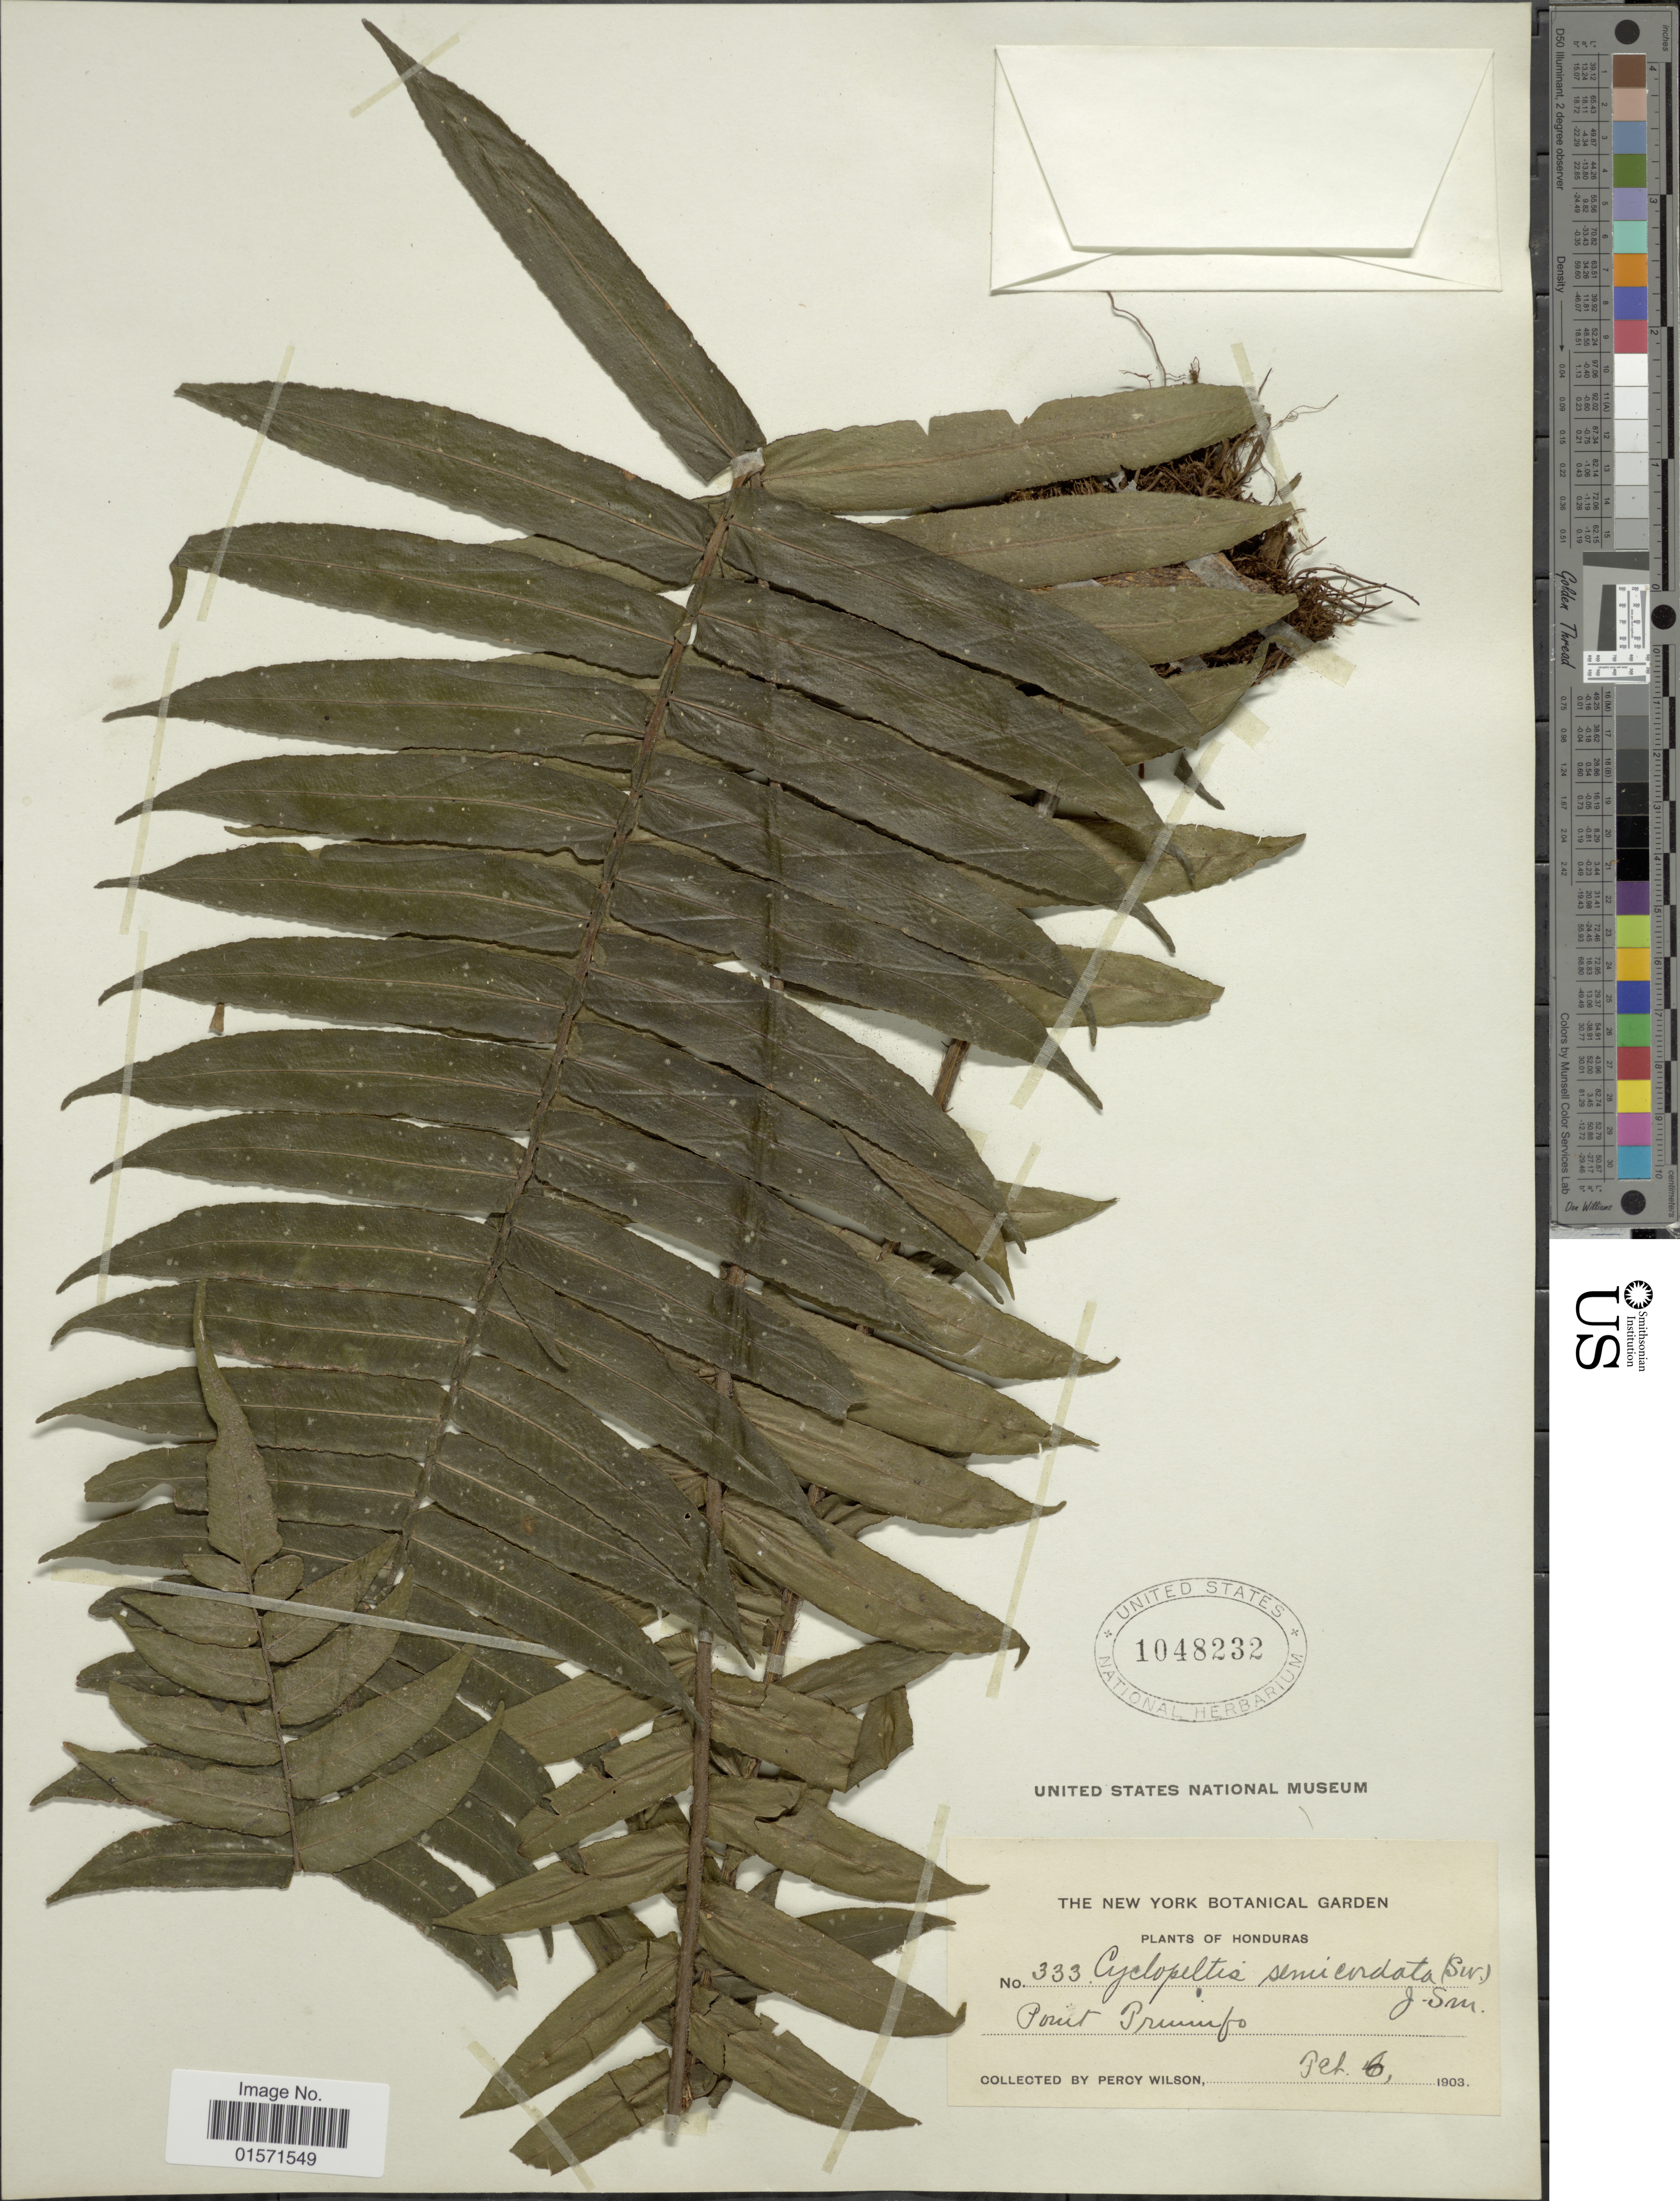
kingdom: Plantae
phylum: Tracheophyta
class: Polypodiopsida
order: Polypodiales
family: Lomariopsidaceae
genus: Cyclopeltis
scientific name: Cyclopeltis semicordata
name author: (Sw.) J. Sm.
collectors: P. Wilson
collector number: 333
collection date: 1903-02-06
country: Honduras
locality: Point Triunfo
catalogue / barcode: US 1048232